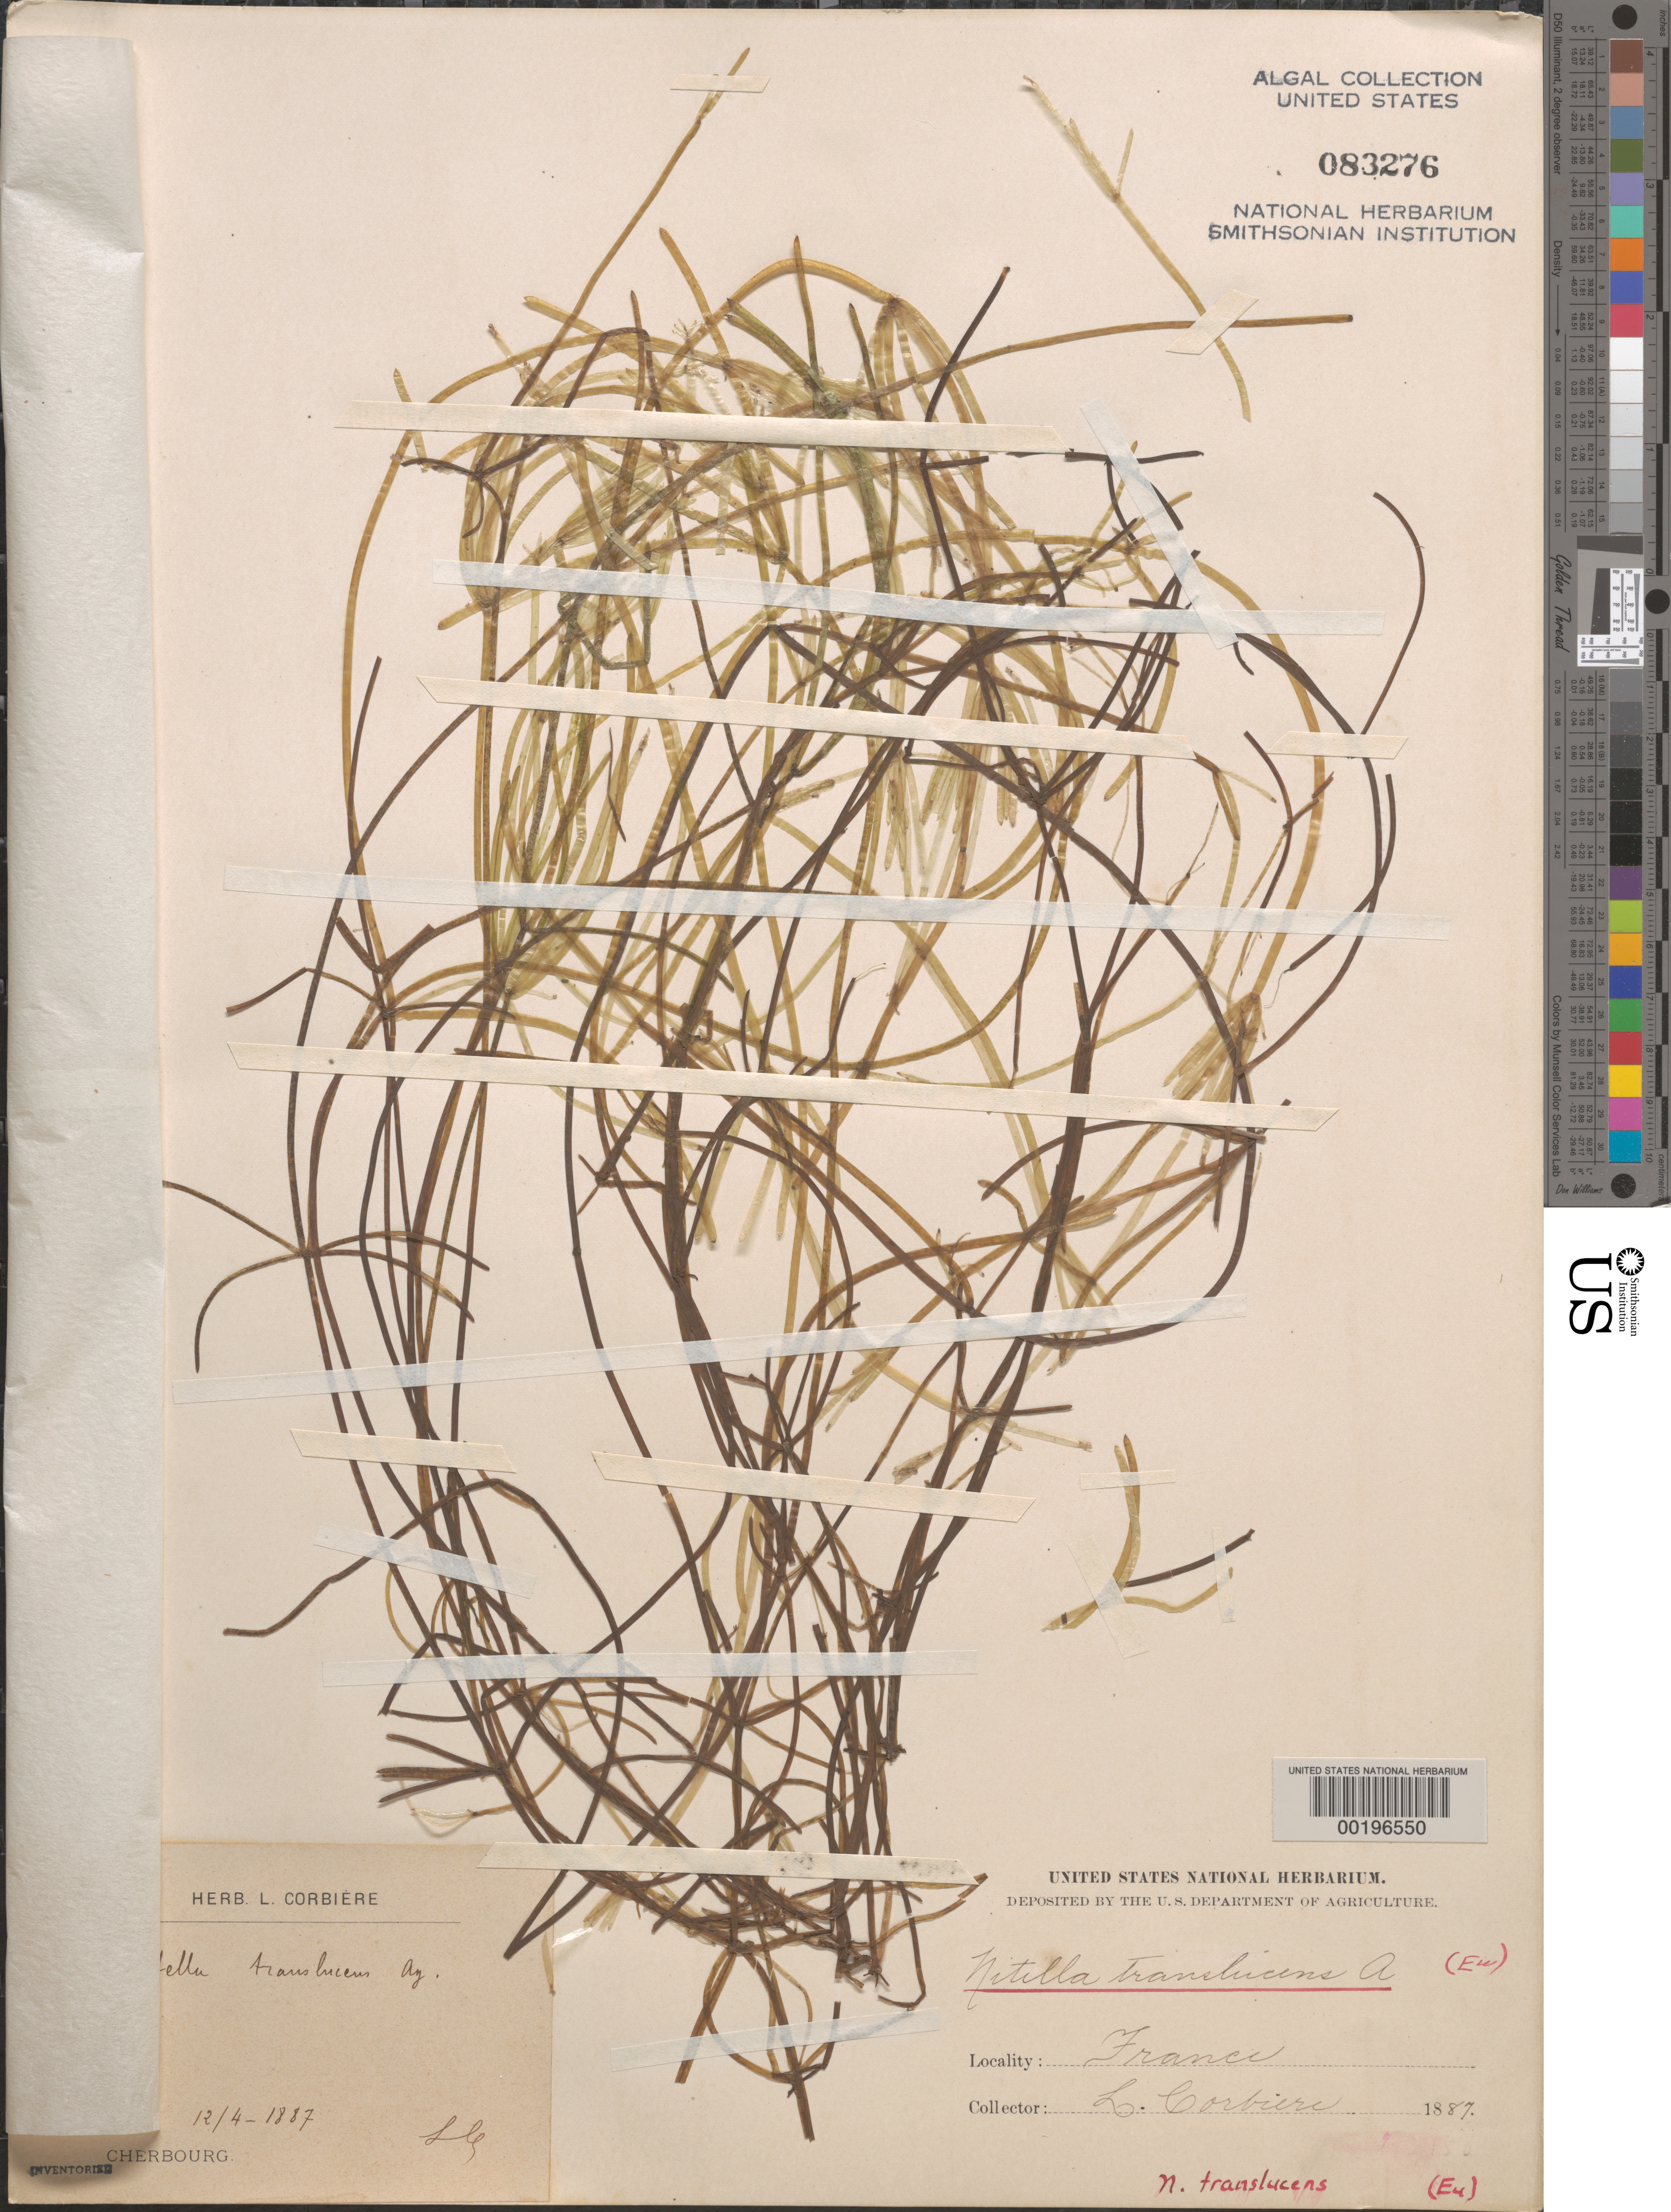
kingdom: Plantae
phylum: Charophyta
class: Charophyceae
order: Charales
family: Characeae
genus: Nitella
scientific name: Nitella translucens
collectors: L. Corbière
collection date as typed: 12 Apr 1887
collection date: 1887-04-12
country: France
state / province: Normandie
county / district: Manche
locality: Cherbourg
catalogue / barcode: US 83276